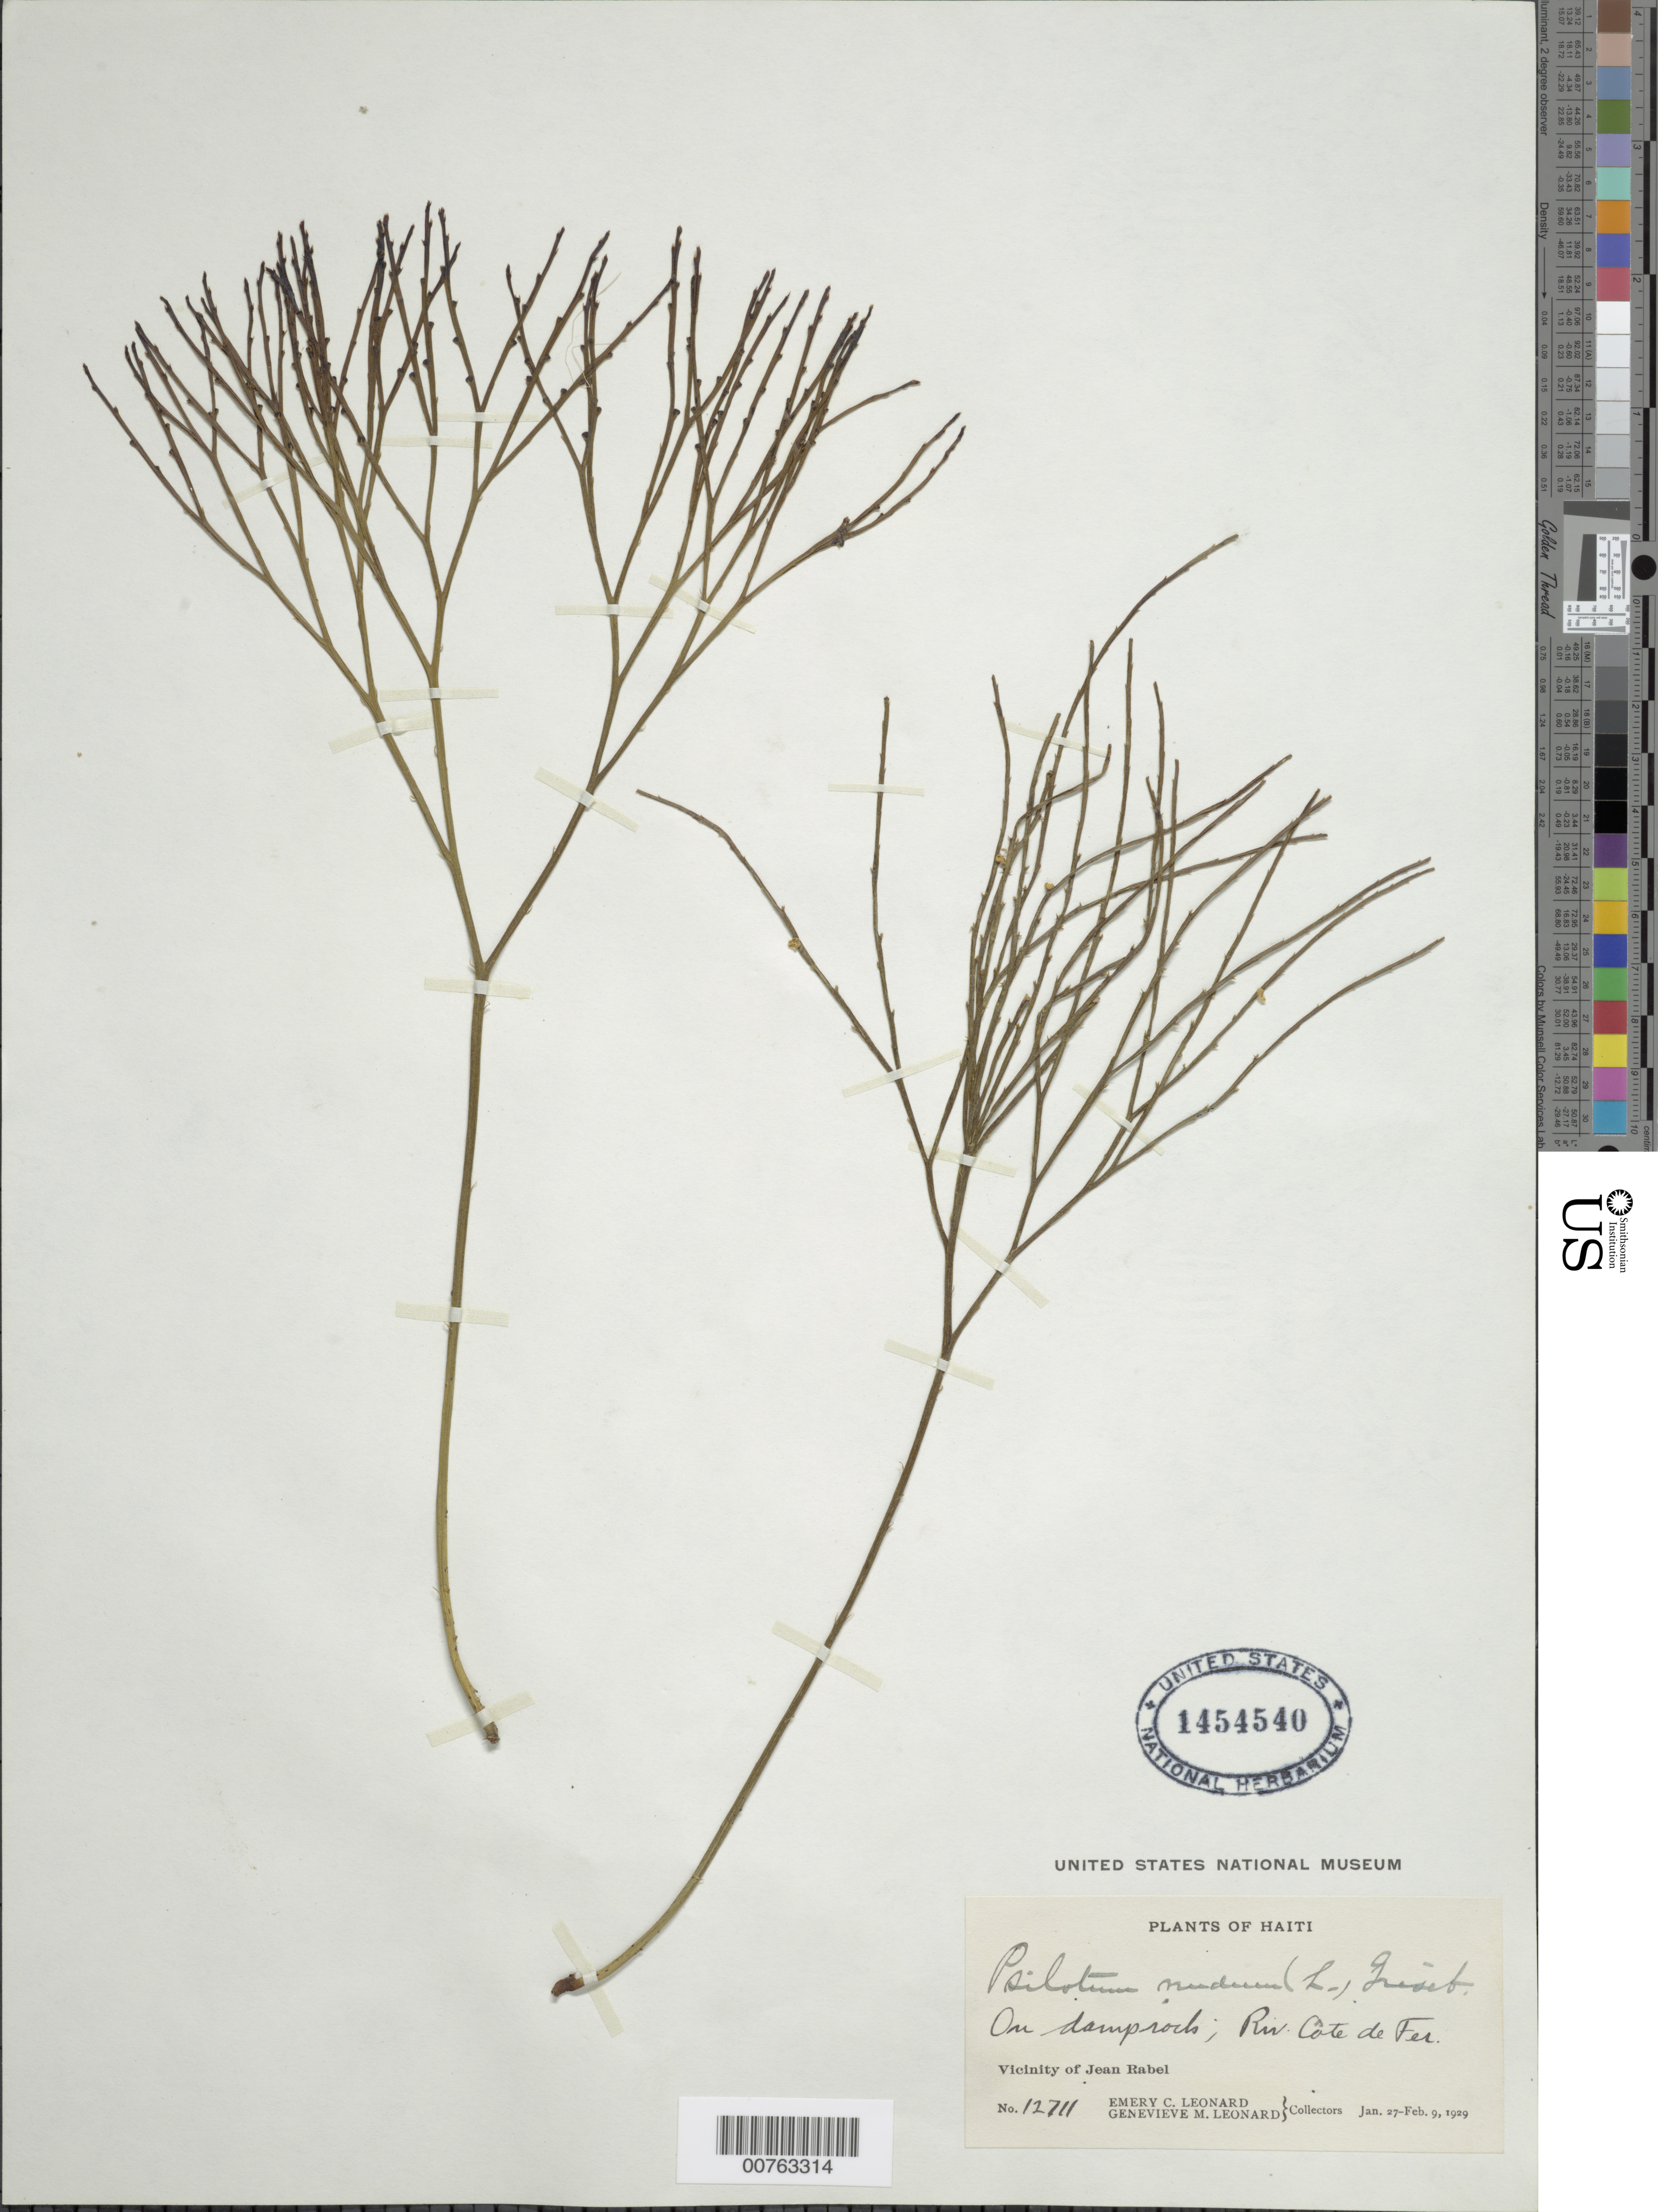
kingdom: Plantae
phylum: Tracheophyta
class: Polypodiopsida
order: Psilotales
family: Psilotaceae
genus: Psilotum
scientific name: Psilotum nudum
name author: (L.) P. Beauv.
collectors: E. C. Leonard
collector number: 12711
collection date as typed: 27 Feb 1929 09 Feb 1929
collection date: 1929-02-09/1929-02-27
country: Haiti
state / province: Nord-Óuest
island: Hispaniola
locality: Vicinity of Jean Rabel, Riv. Côte de Fer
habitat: On damp rocks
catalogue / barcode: US 1454540